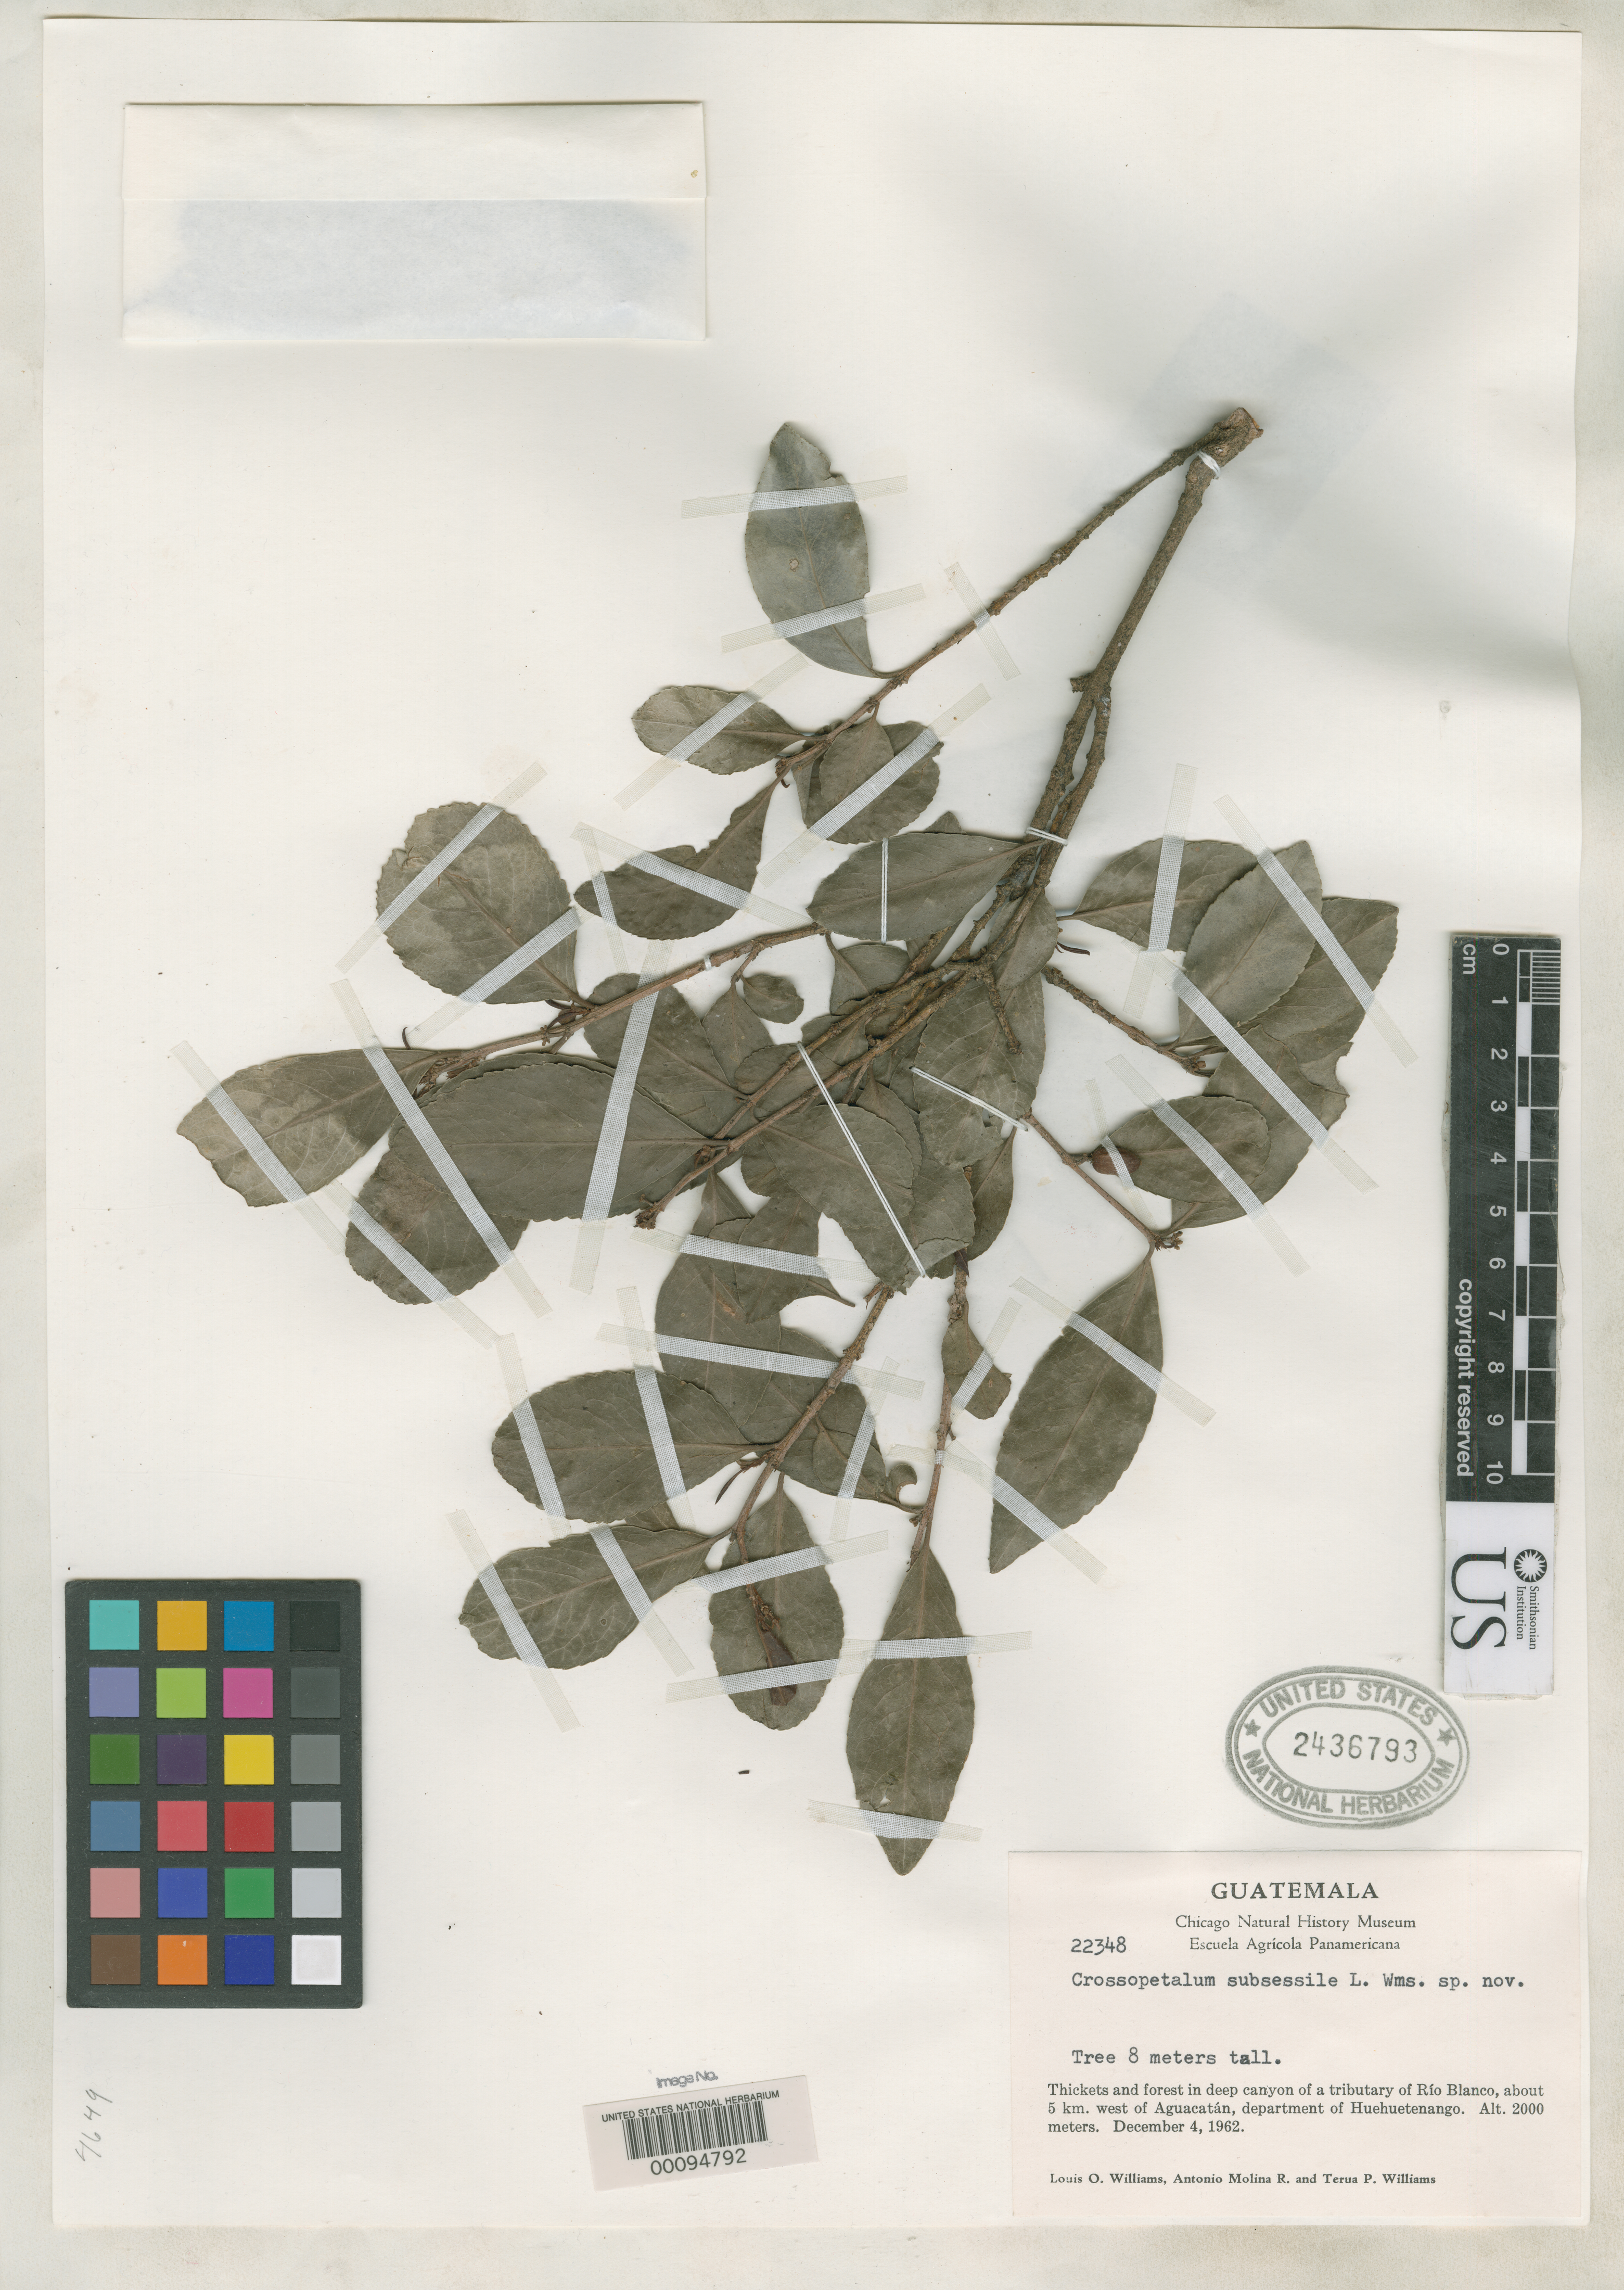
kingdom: Plantae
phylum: Tracheophyta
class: Magnoliopsida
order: Celastrales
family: Celastraceae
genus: Crossopetalum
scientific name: Crossopetalum subsessile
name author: L.O. Williams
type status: Isotype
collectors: L. O. Williams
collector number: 22348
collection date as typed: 04 Dec 1962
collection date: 1962-12-04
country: Guatemala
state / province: Huehuetenango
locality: W of Aguacatan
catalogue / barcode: US 2436793